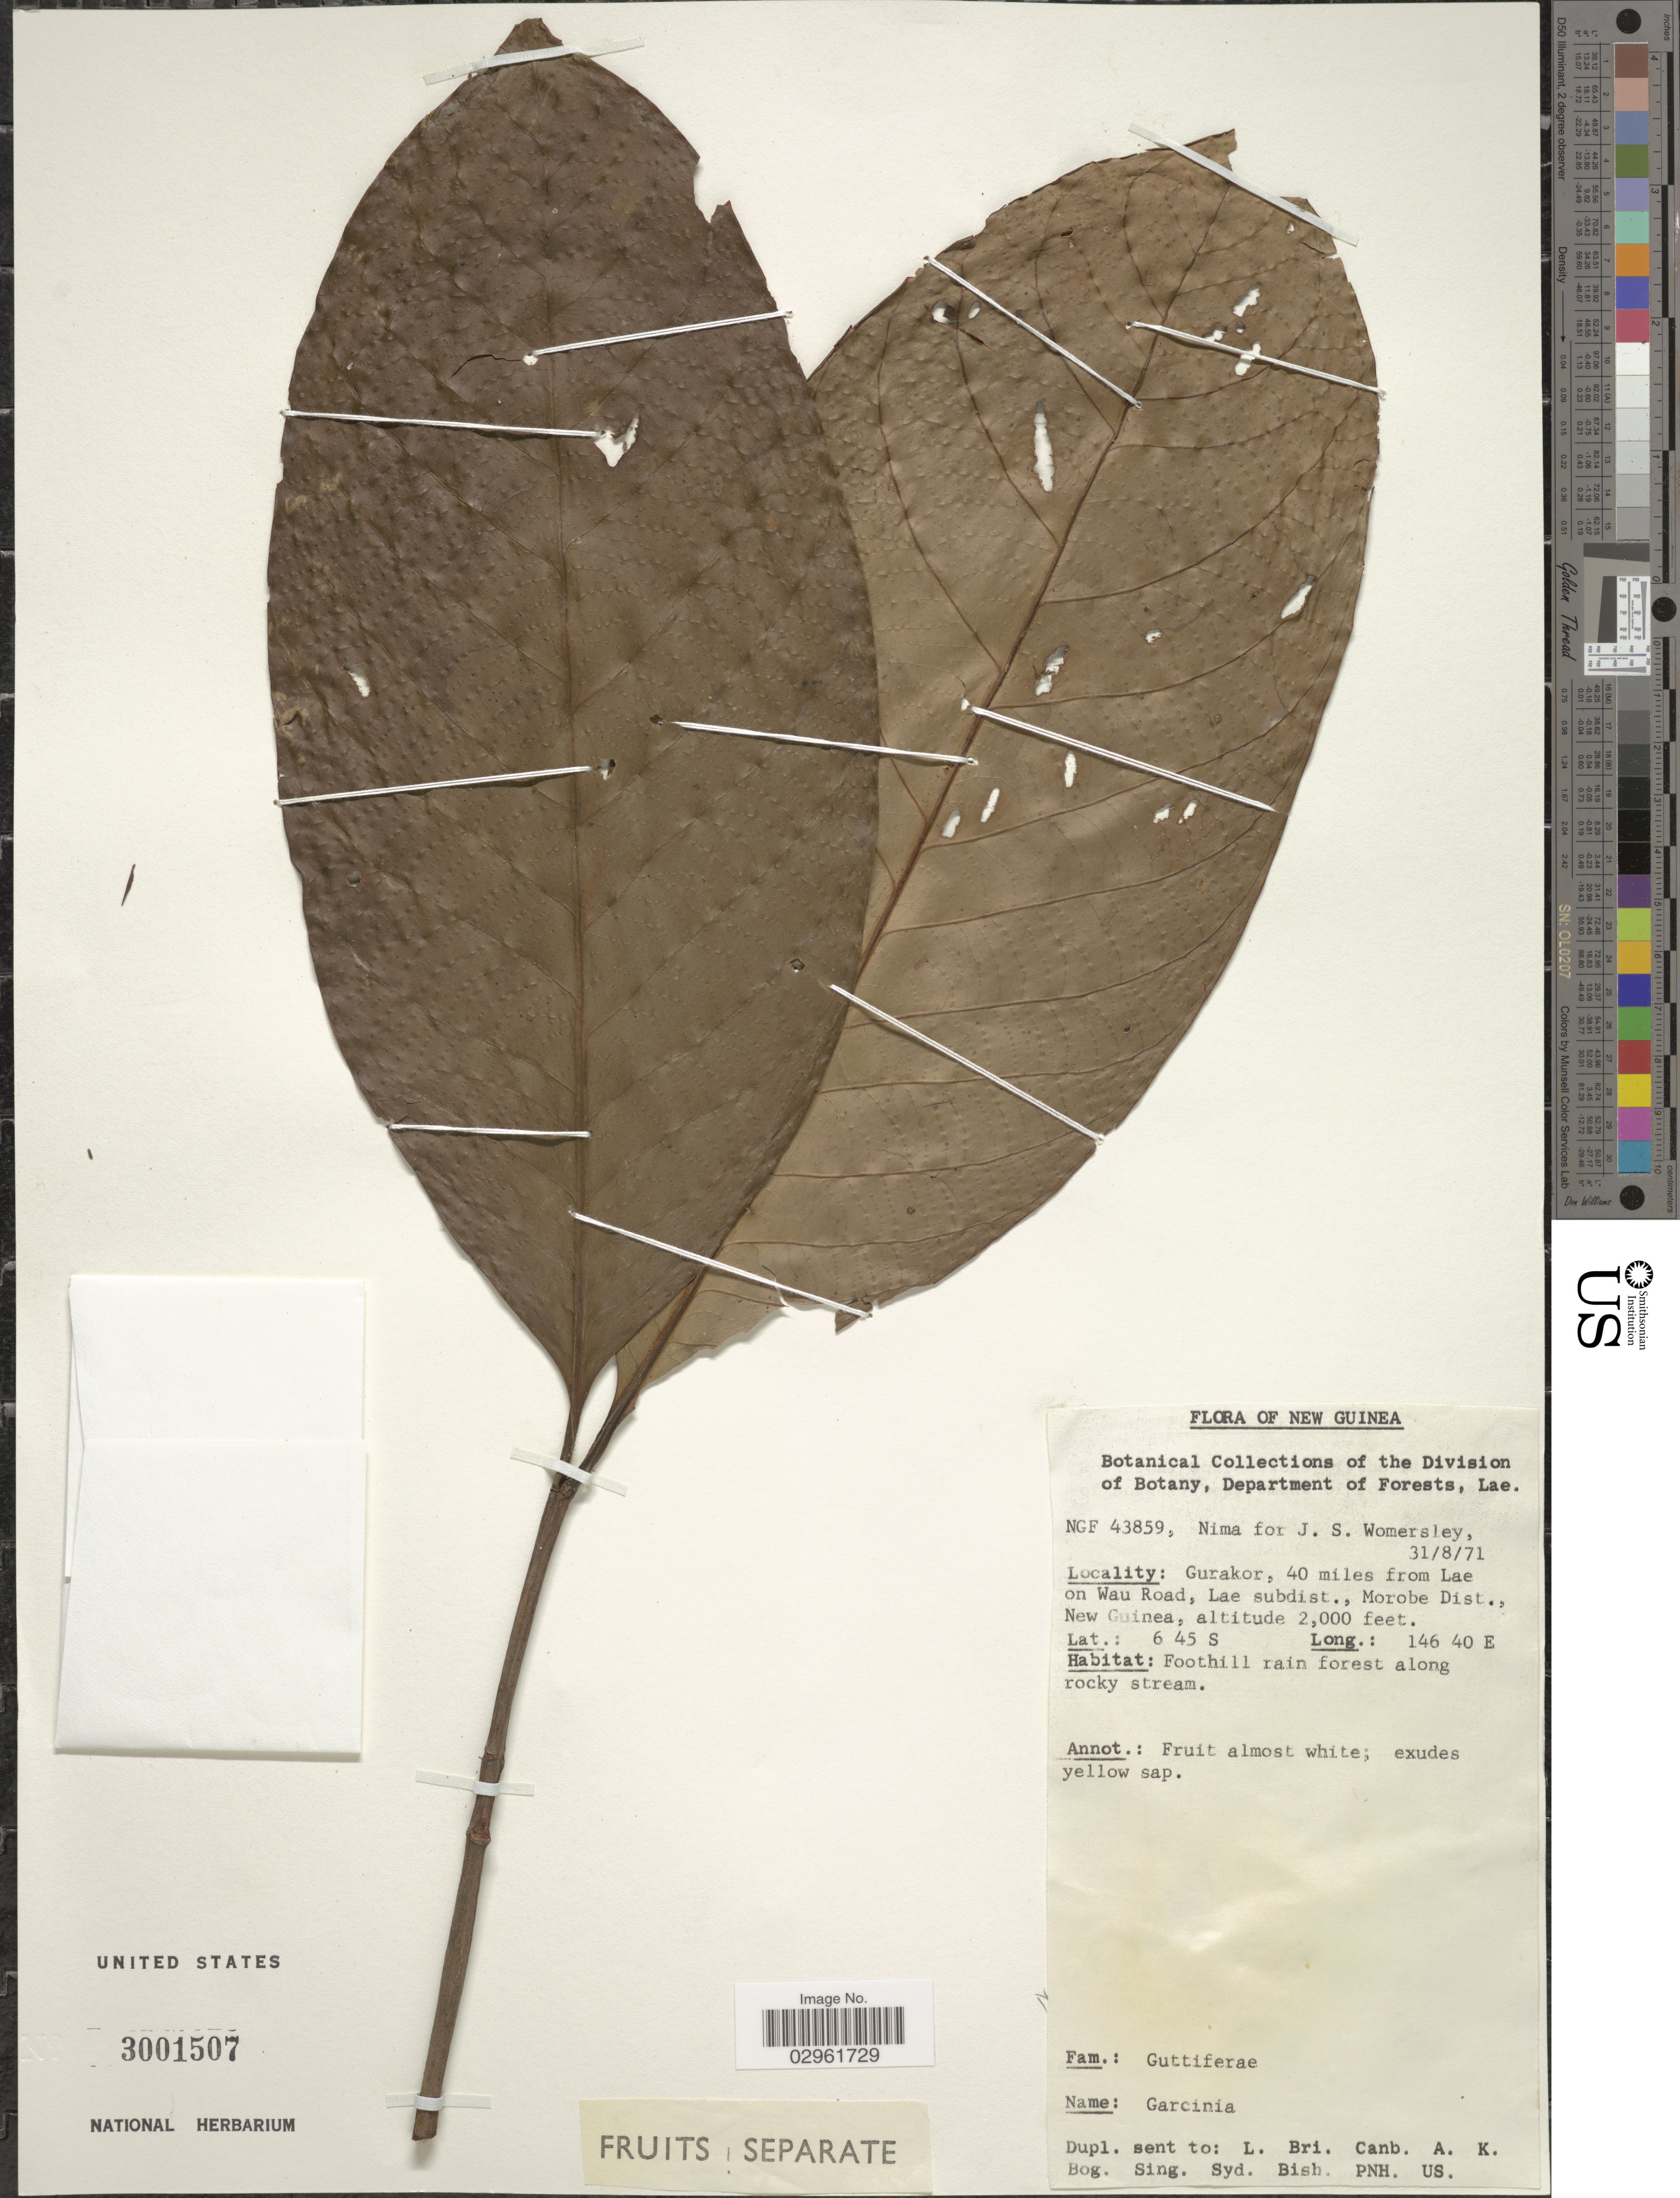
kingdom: Plantae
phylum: Tracheophyta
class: Magnoliopsida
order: Malpighiales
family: Clusiaceae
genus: Garcinia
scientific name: Garcinia sp.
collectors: Nima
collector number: NGF43859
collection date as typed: Transcribed d/m/y: 31/8/71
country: Papua New Guinea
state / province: Morobe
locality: New Guinea, 40 miles from Lae on Wau Road, Lae subdist., Morobe Dist.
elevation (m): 610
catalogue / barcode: US 3001507